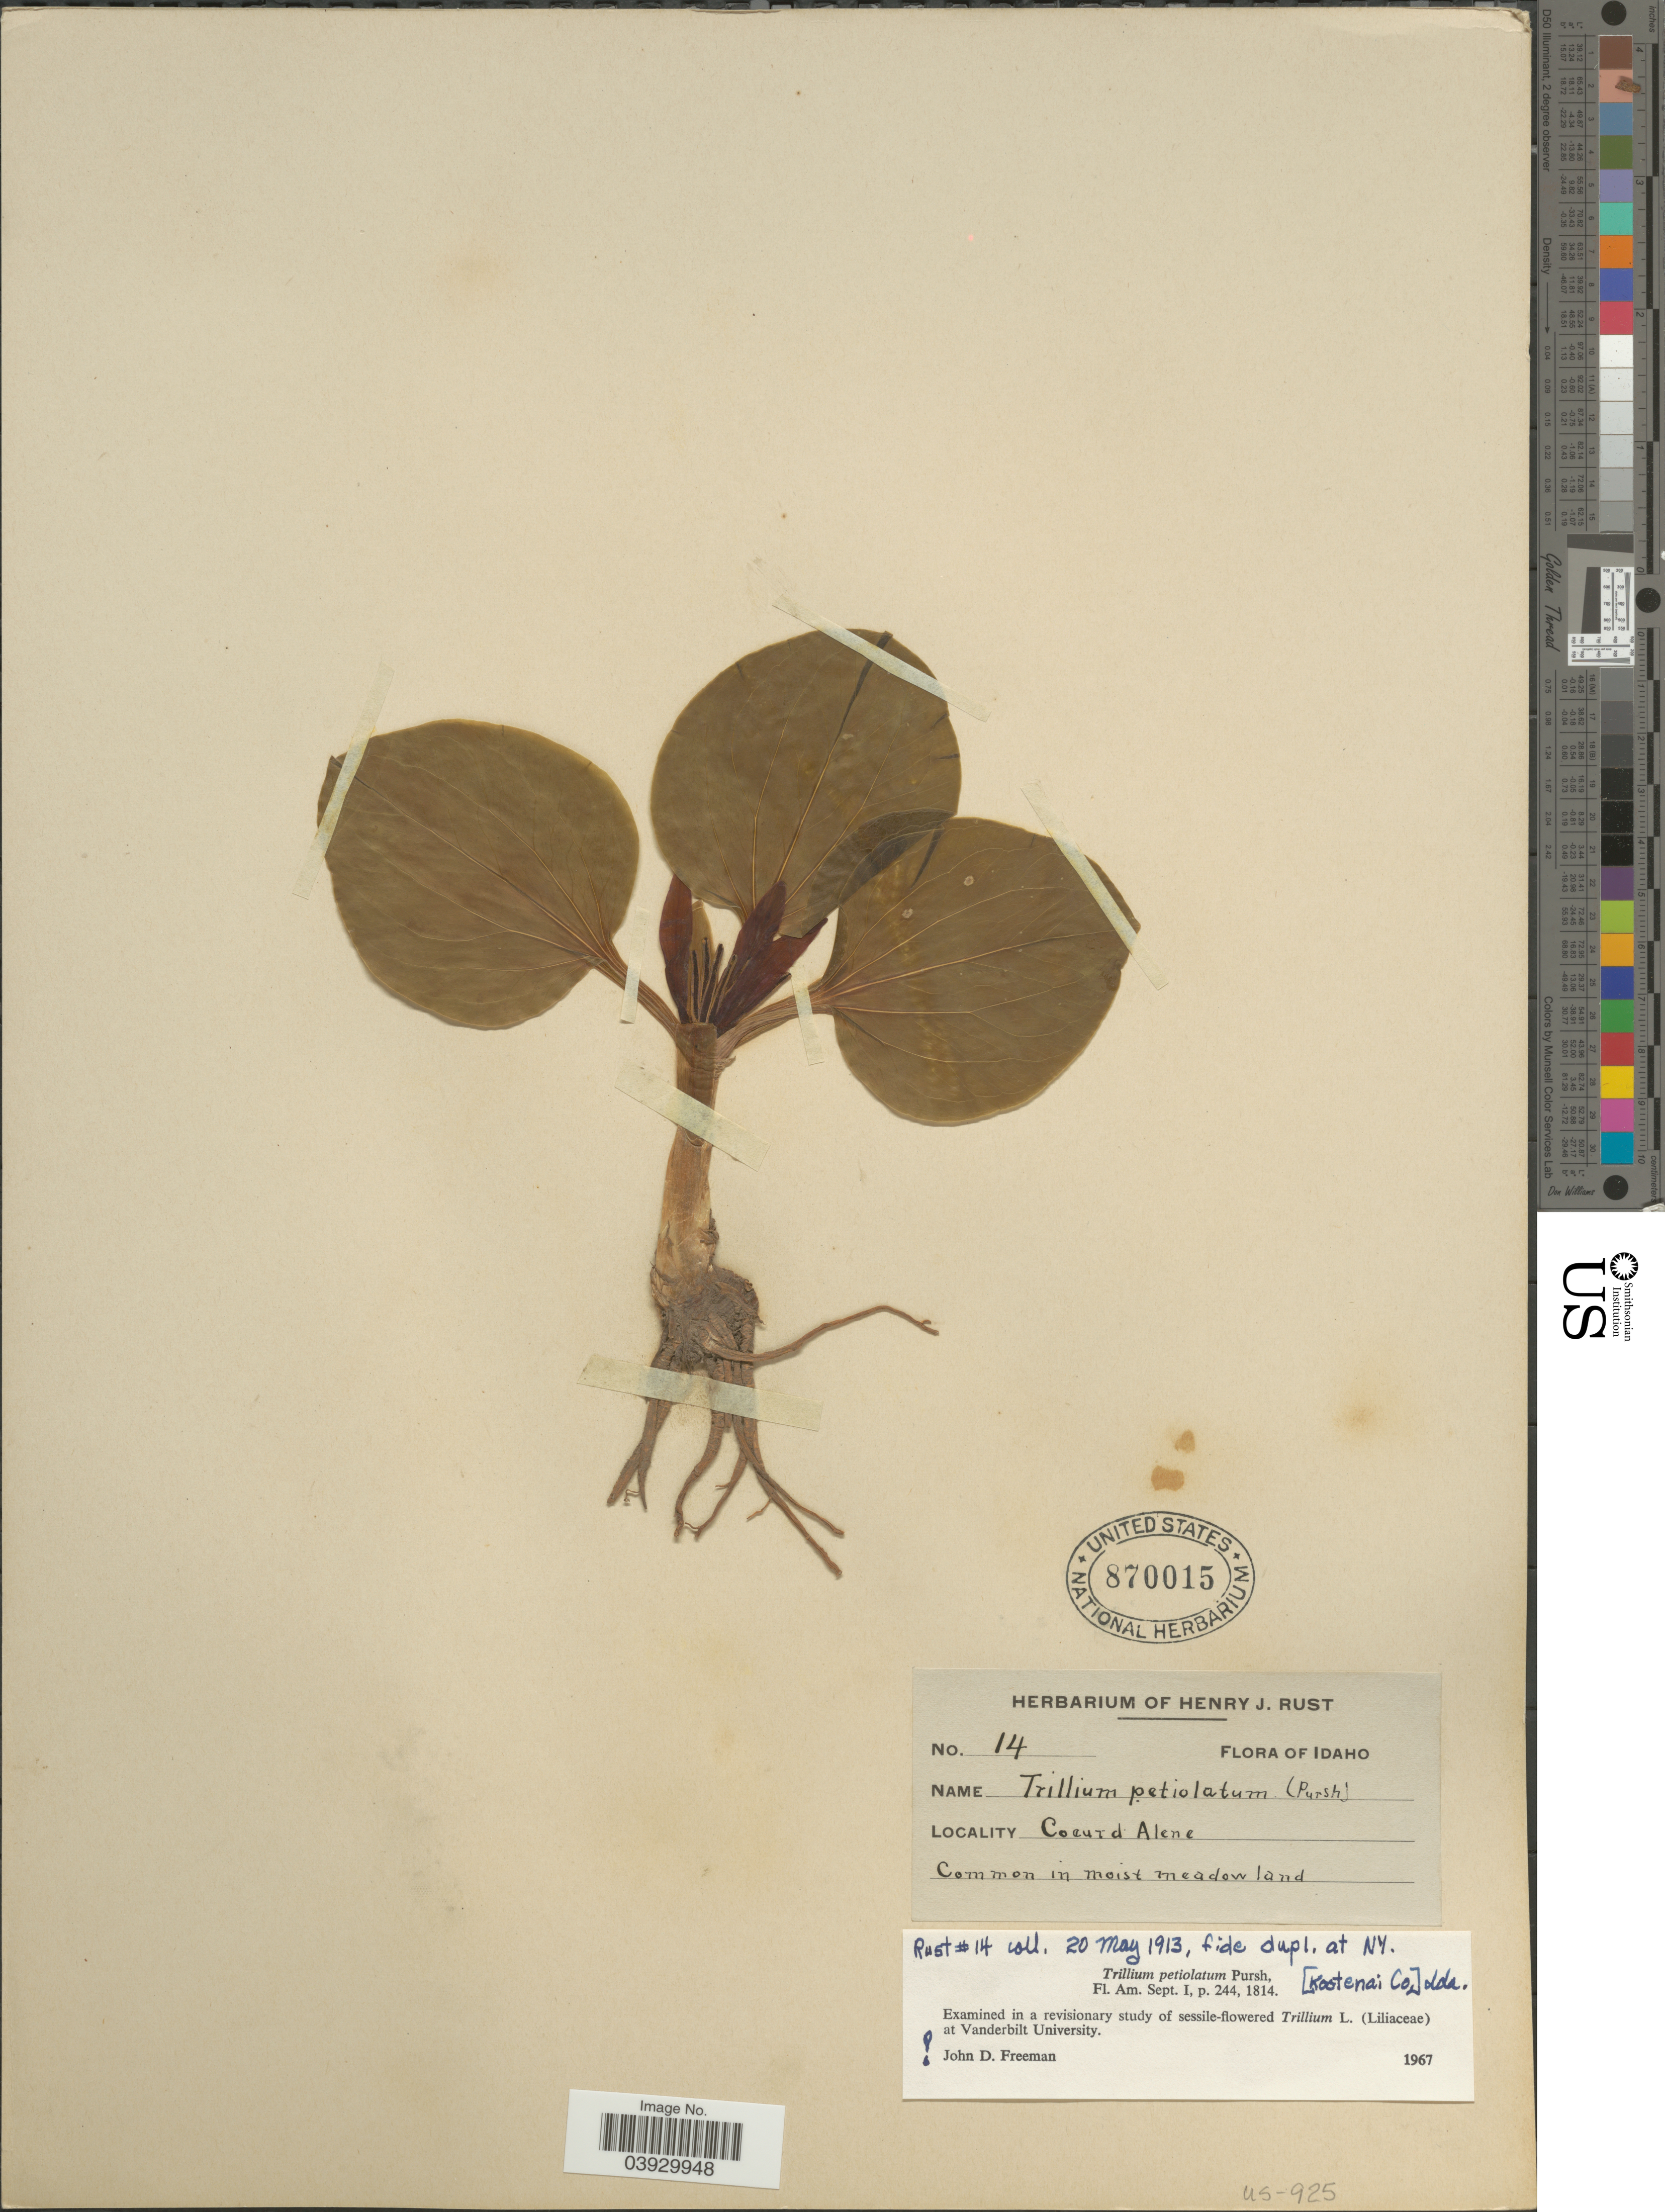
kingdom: Plantae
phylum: Tracheophyta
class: Liliopsida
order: Liliales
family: Melanthiaceae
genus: Trillium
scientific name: Trillium petiolatum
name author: Pursh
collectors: ex herb. Henry J. Rust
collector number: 14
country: United States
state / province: Idaho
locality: Coeur d'Alene.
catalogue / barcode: US 870015